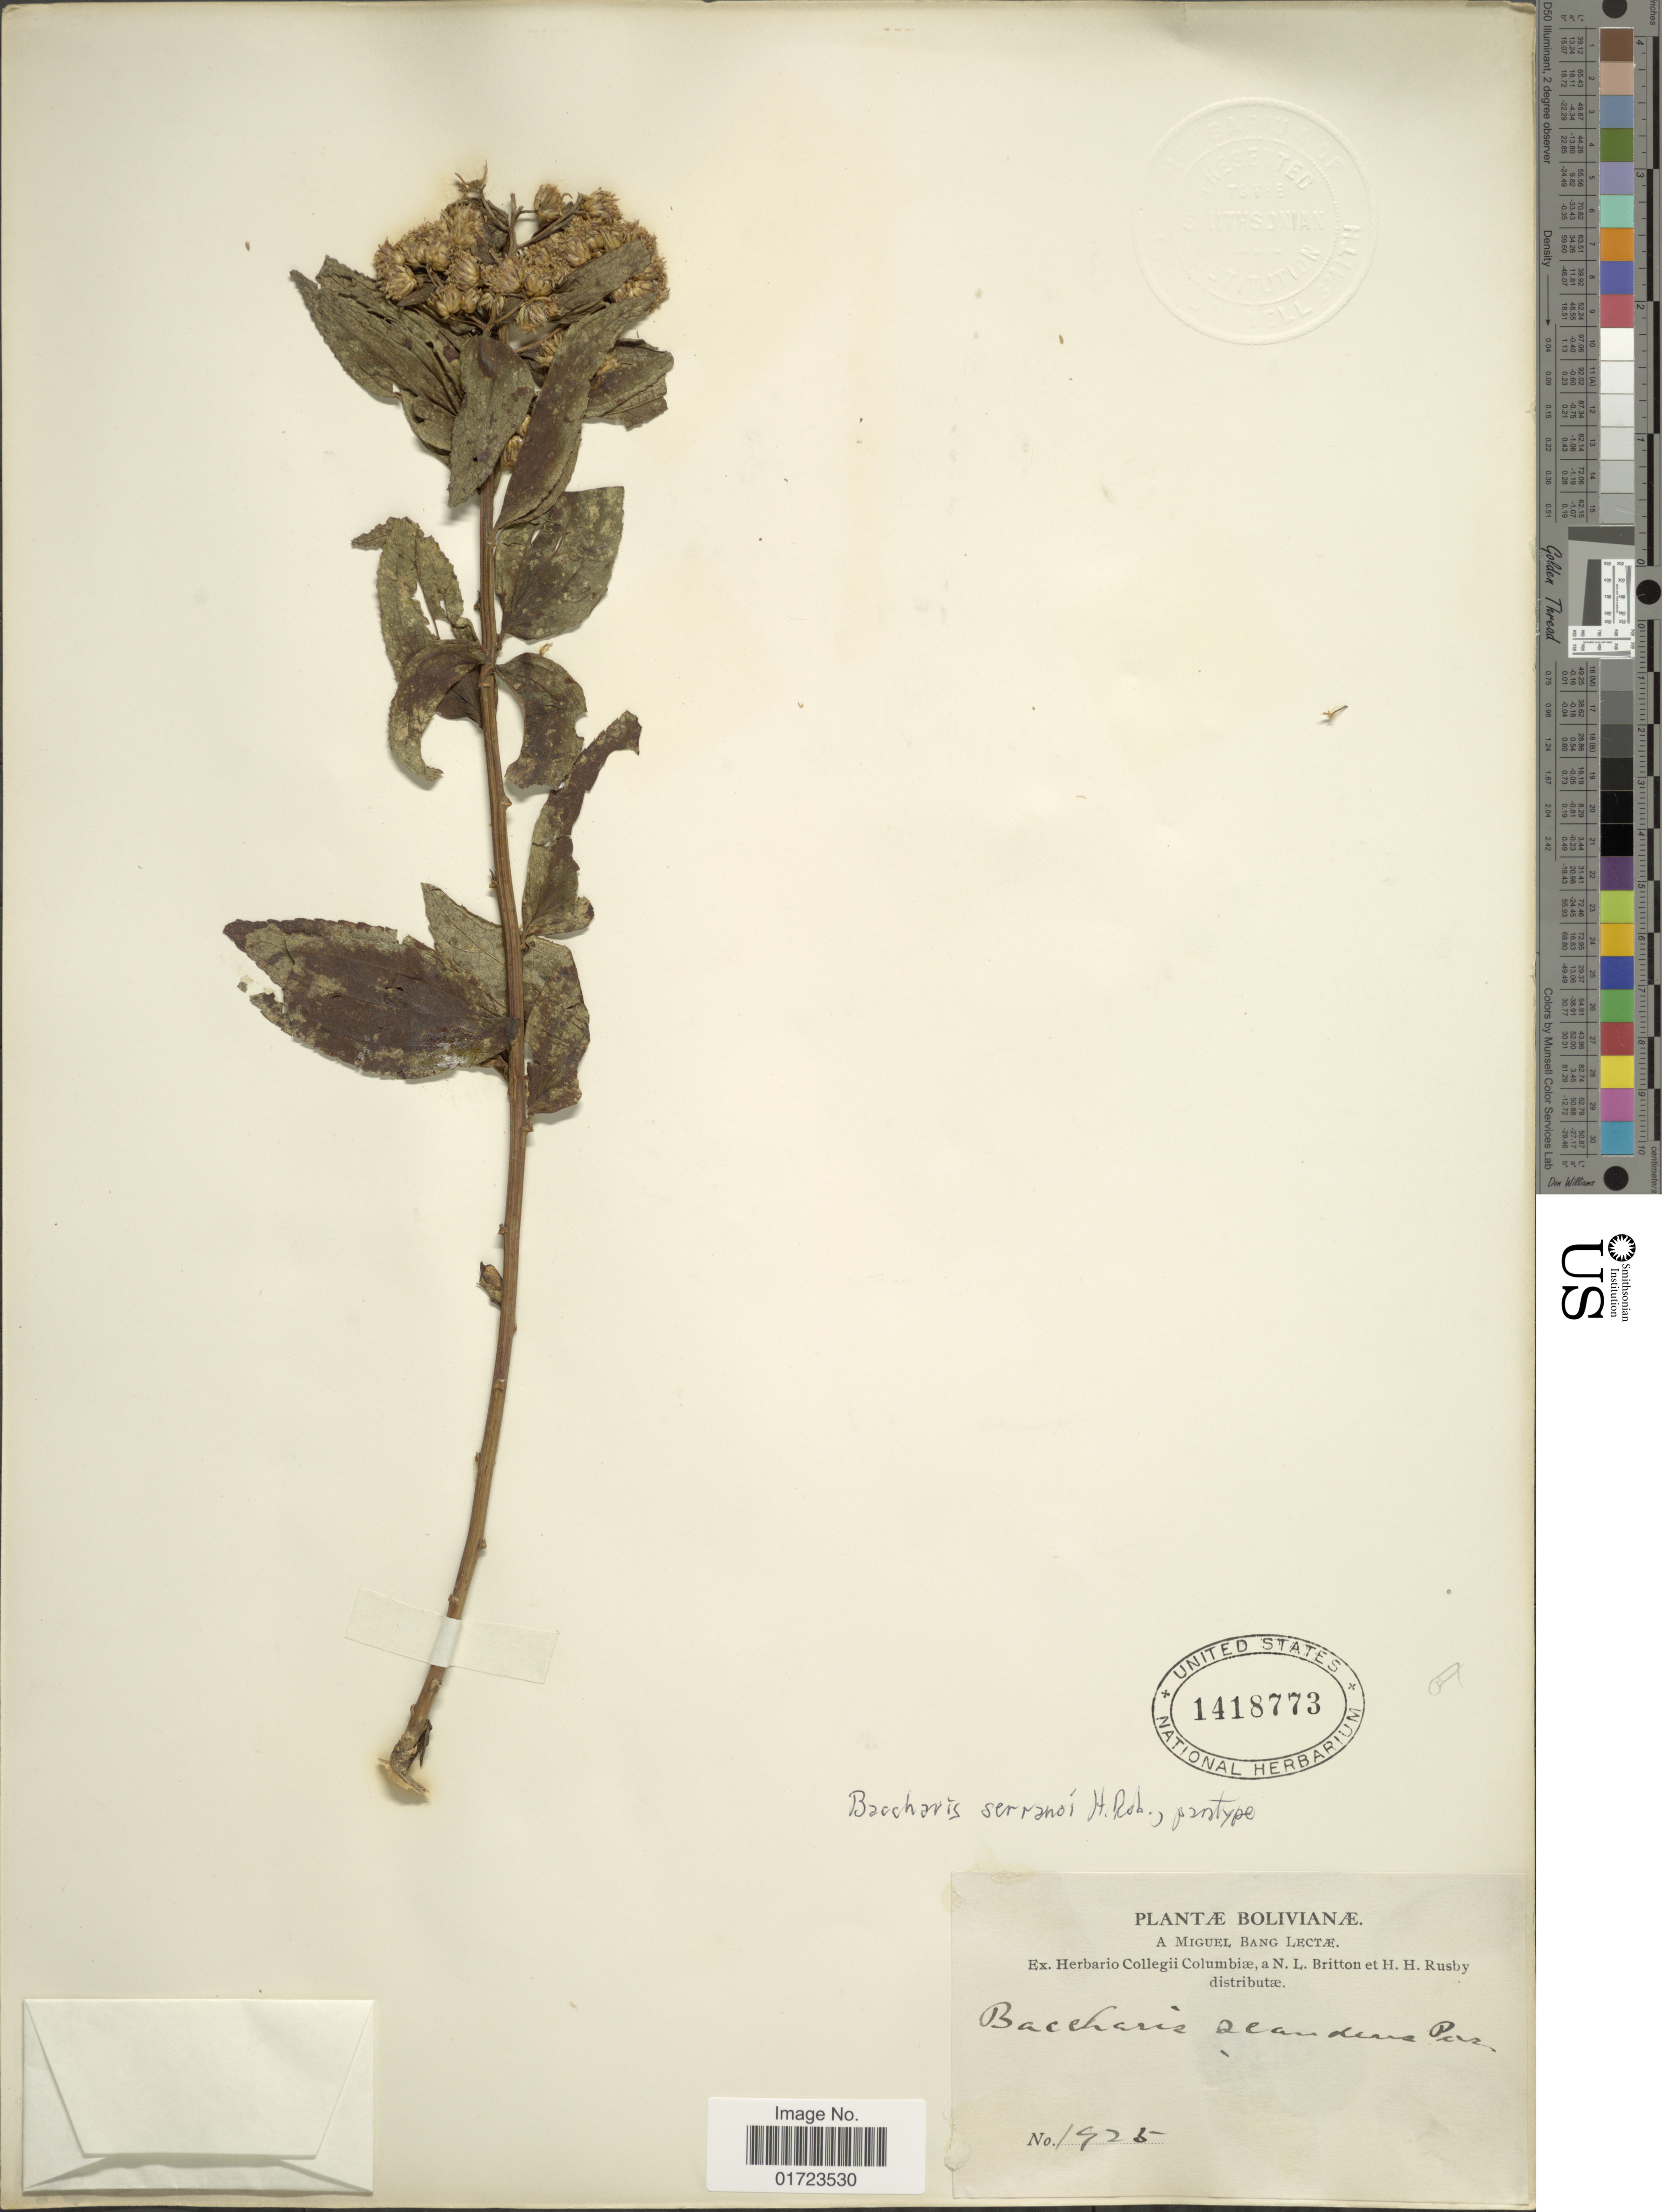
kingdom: Plantae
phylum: Tracheophyta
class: Magnoliopsida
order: Asterales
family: Asteraceae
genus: Baccharis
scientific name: Baccharis serranoi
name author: H. Rob.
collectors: M. Bang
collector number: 1925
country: Bolivia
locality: Bolivianae.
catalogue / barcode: US 1418773